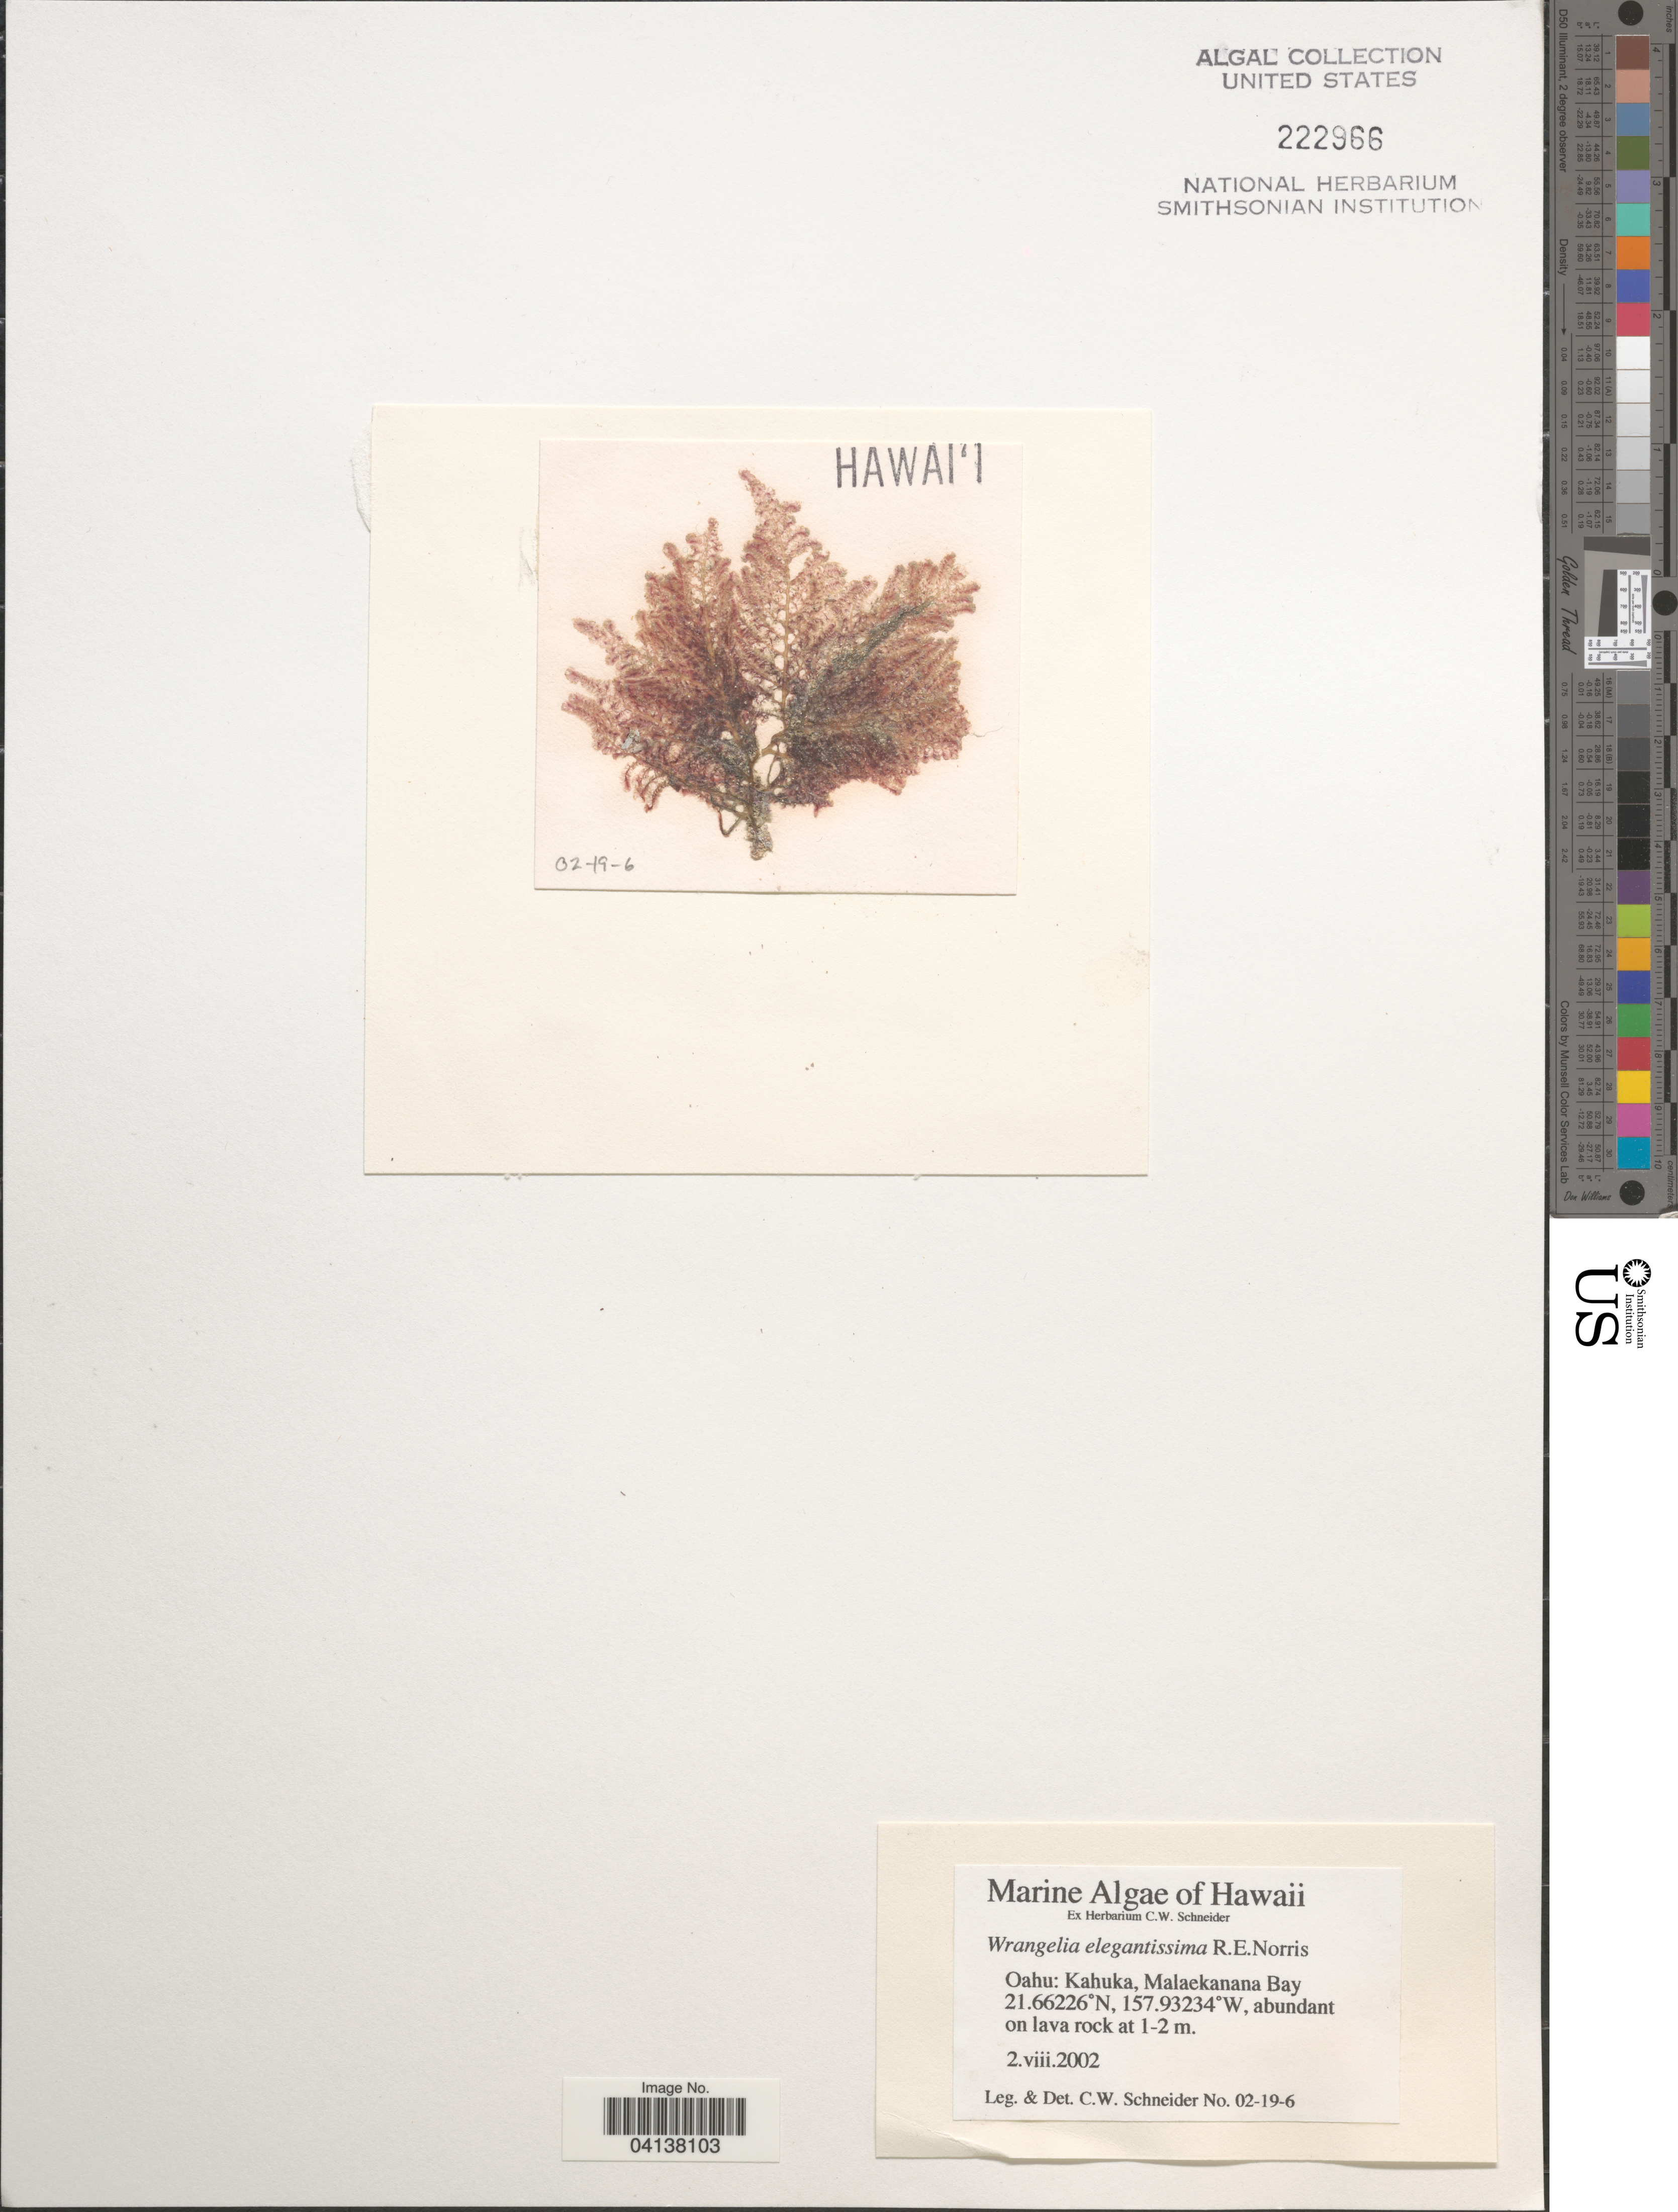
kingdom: Plantae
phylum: Rhodophyta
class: Florideophyceae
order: Ceramiales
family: Wrangeliaceae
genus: Wrangelia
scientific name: Wrangelia elegantissima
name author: R.E. Norris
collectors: C. W.Schneider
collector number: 02-19-6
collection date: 2002-08-02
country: United States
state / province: Hawaii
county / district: Honolulu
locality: Oahu: Kahuka, Maleakanana Bay.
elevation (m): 1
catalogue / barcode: US 222966